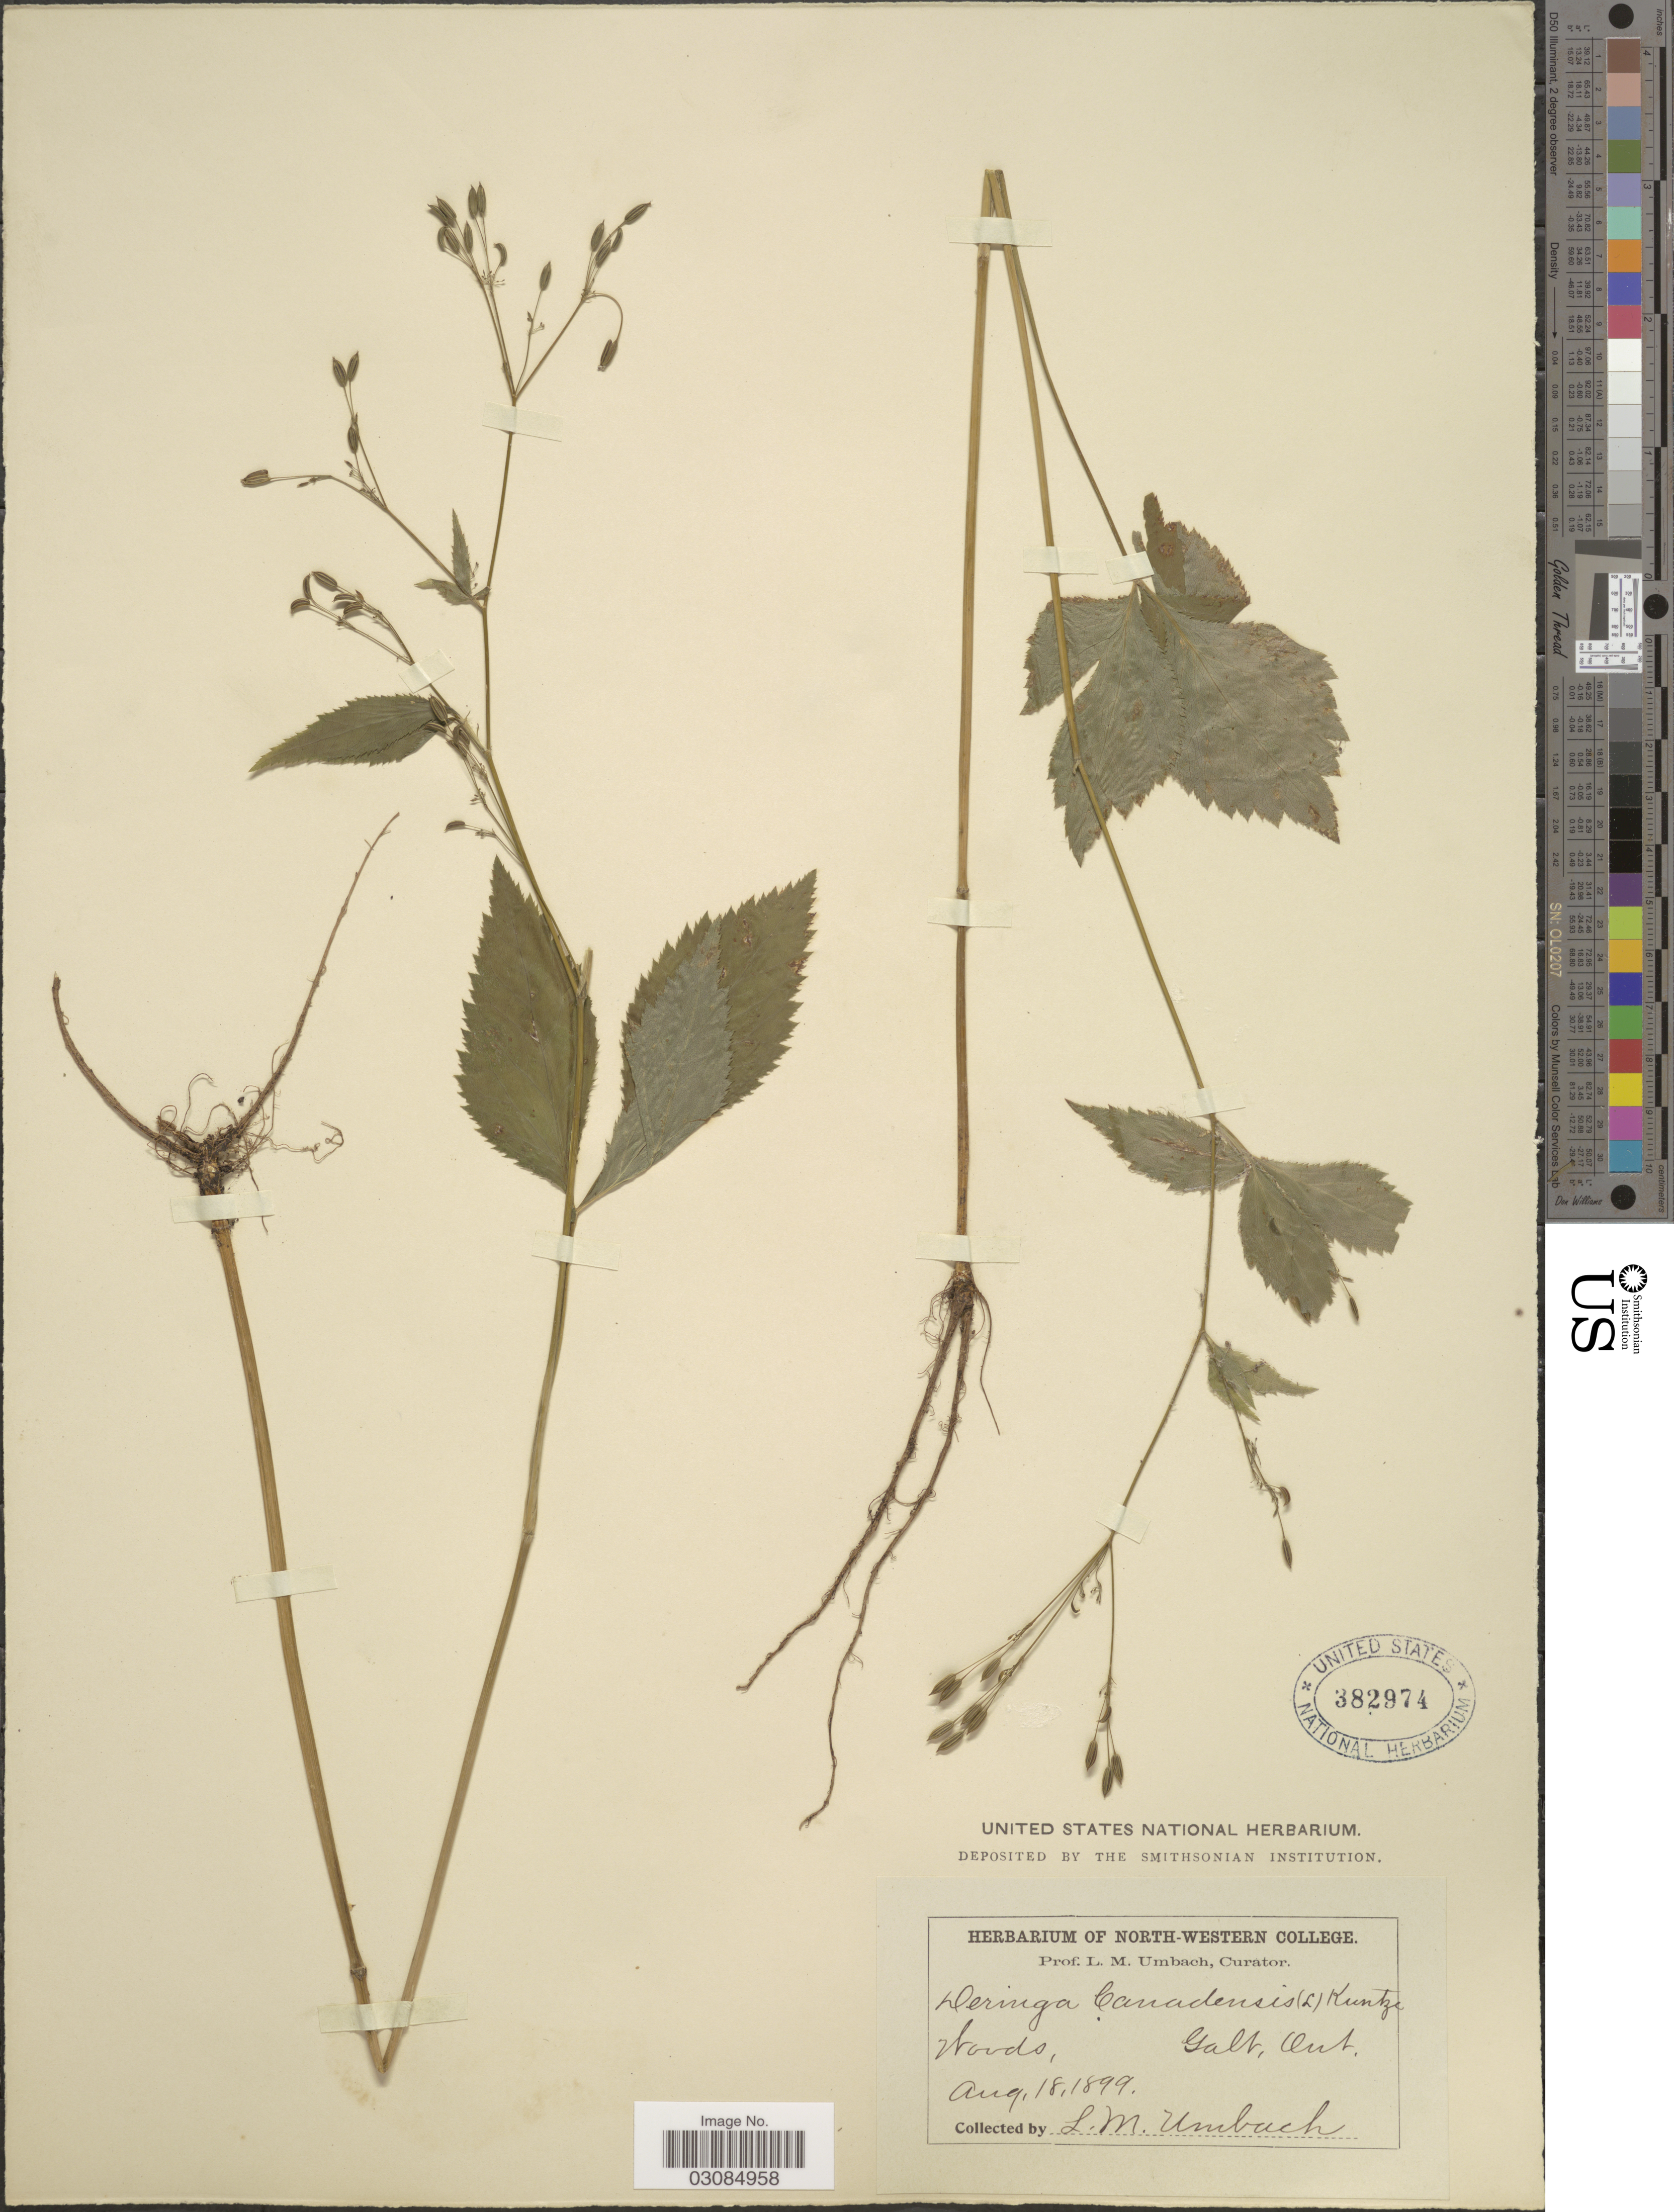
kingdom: Plantae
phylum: Tracheophyta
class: Magnoliopsida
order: Apiales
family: Apiaceae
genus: Cryptotaenia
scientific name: Cryptotaenia canadensis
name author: (L.) DC.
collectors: L. M. Umbach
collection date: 1899-08-18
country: Canada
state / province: Ontario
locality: Woods, Galt.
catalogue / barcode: US 382974